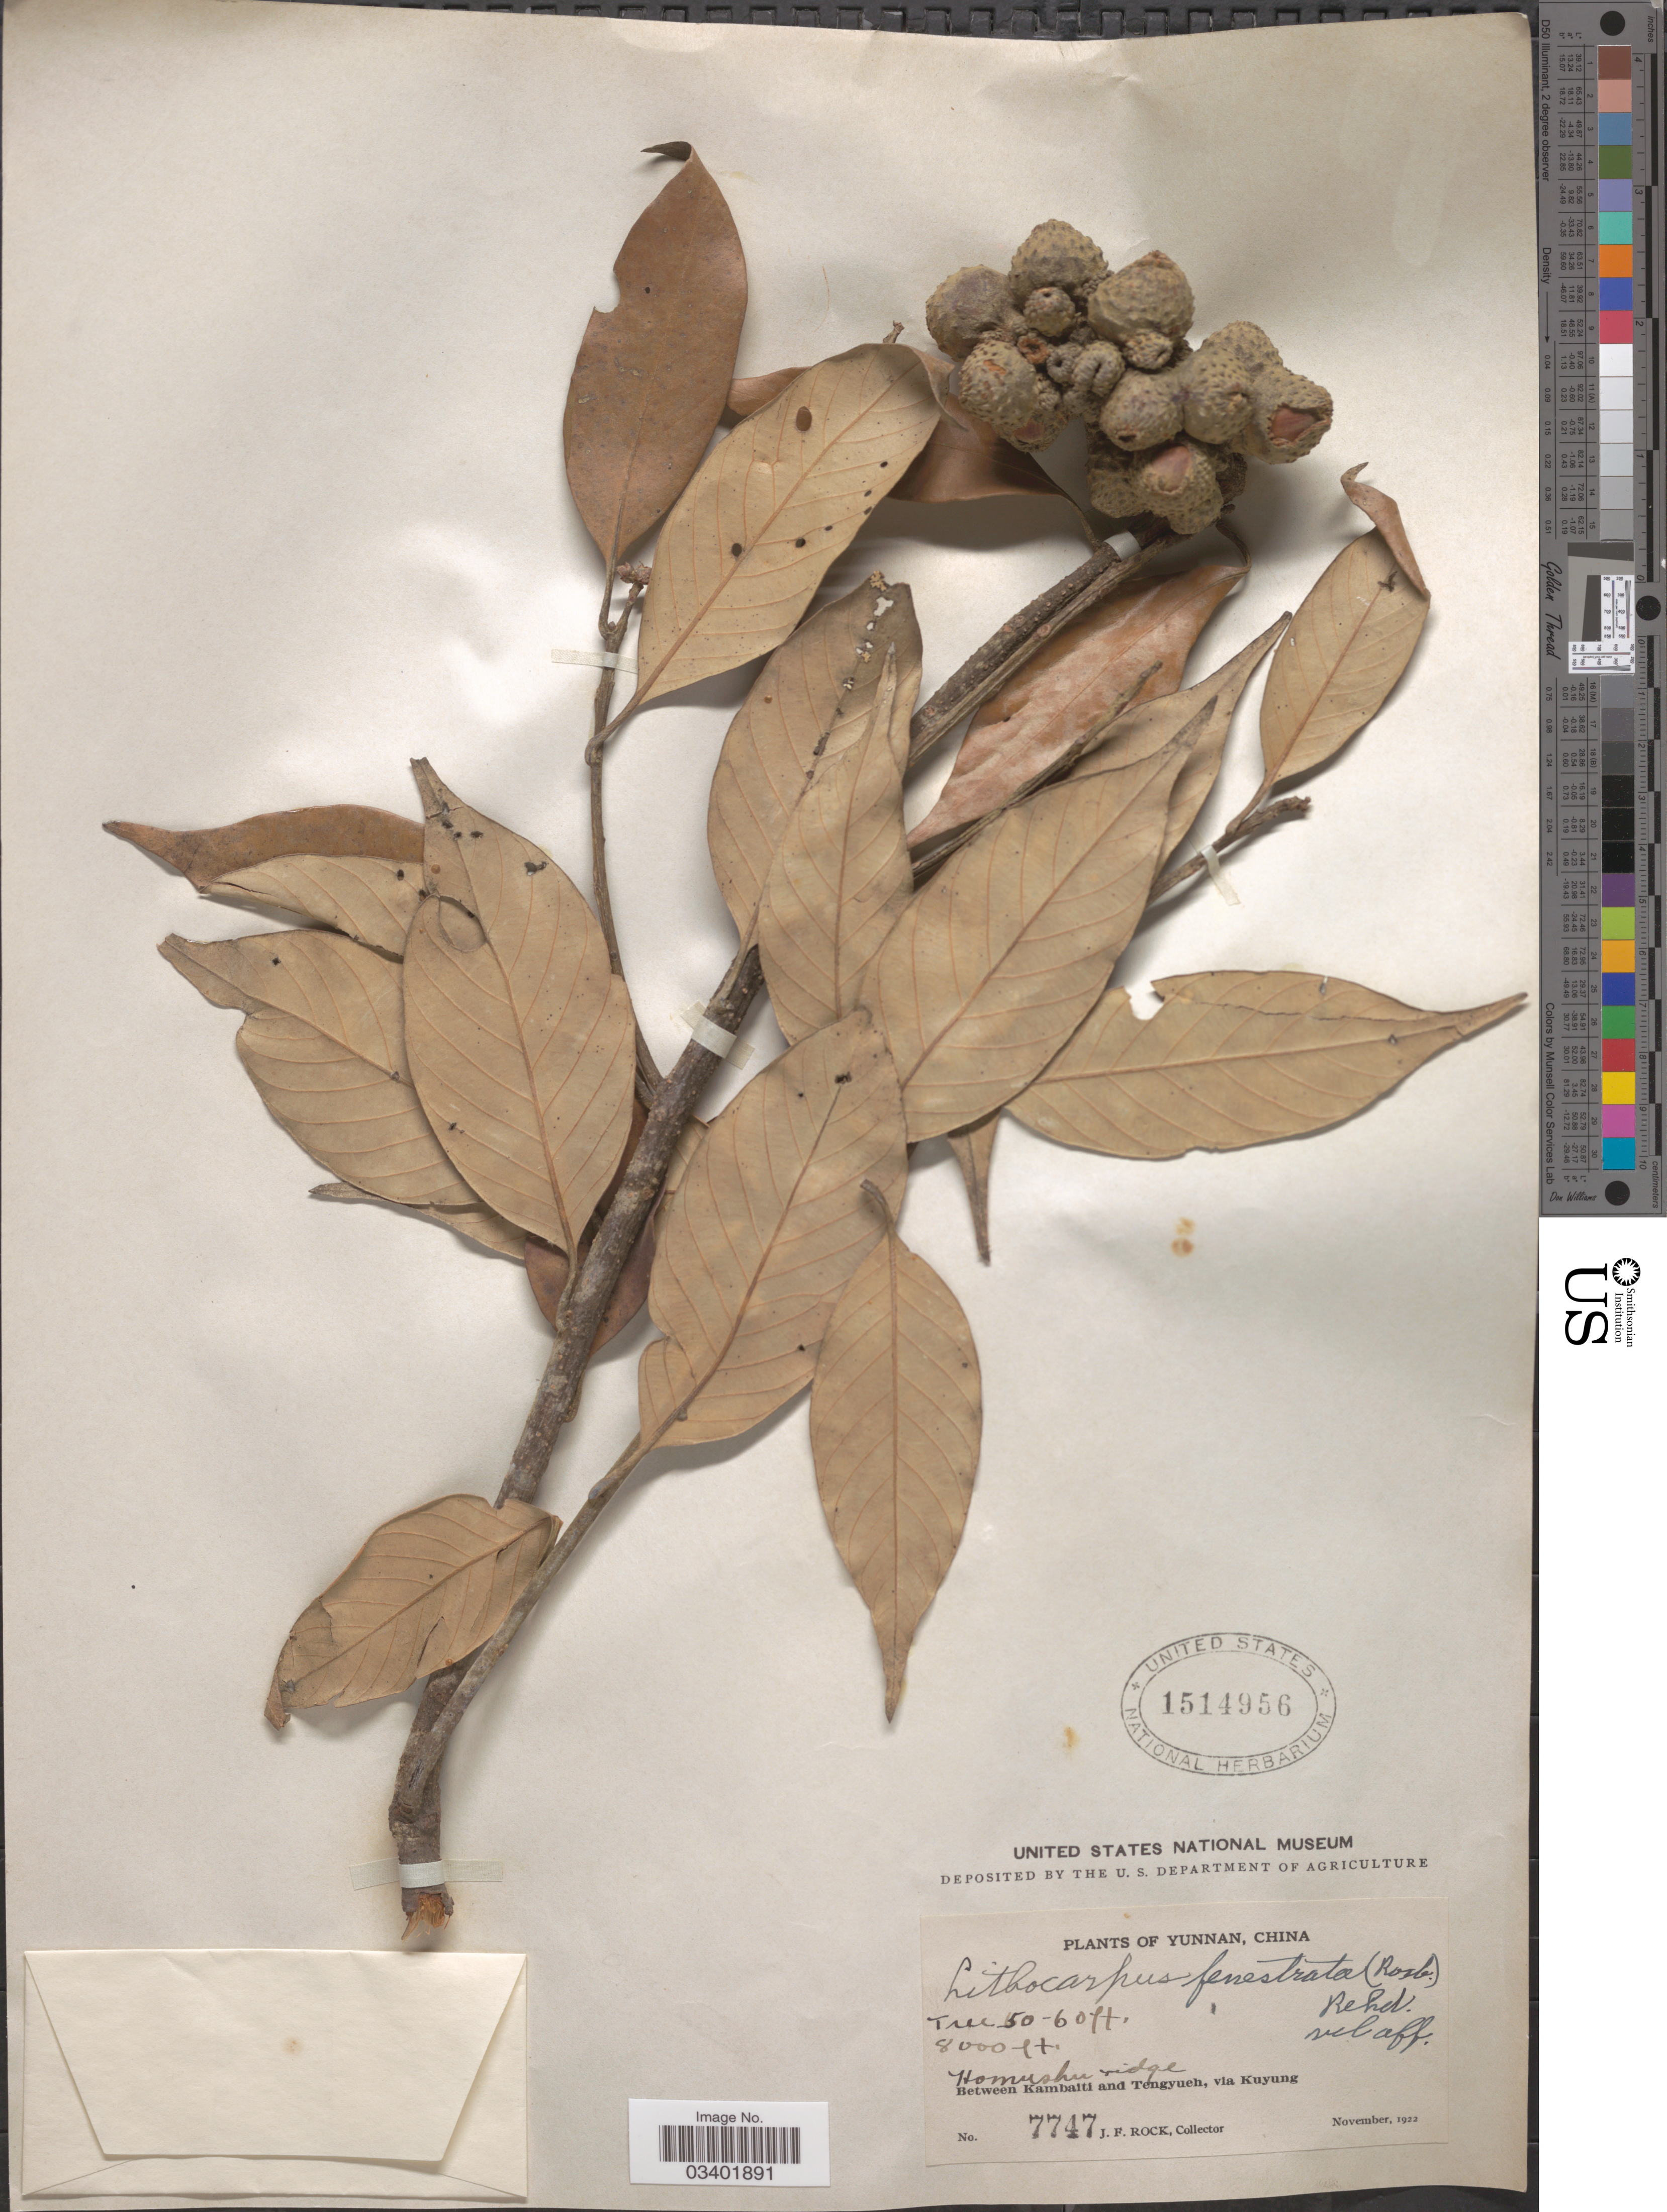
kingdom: Plantae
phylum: Tracheophyta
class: Magnoliopsida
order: Fagales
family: Fagaceae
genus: Lithocarpus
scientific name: Lithocarpus fenestratus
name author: (Roxb.) Rehder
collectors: J. Rock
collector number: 7747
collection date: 1922-11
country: China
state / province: Yunnan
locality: Homushu ridge. Between Kambaiti and Tengyueh, via Kuyung.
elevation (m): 2438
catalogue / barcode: US 1514956